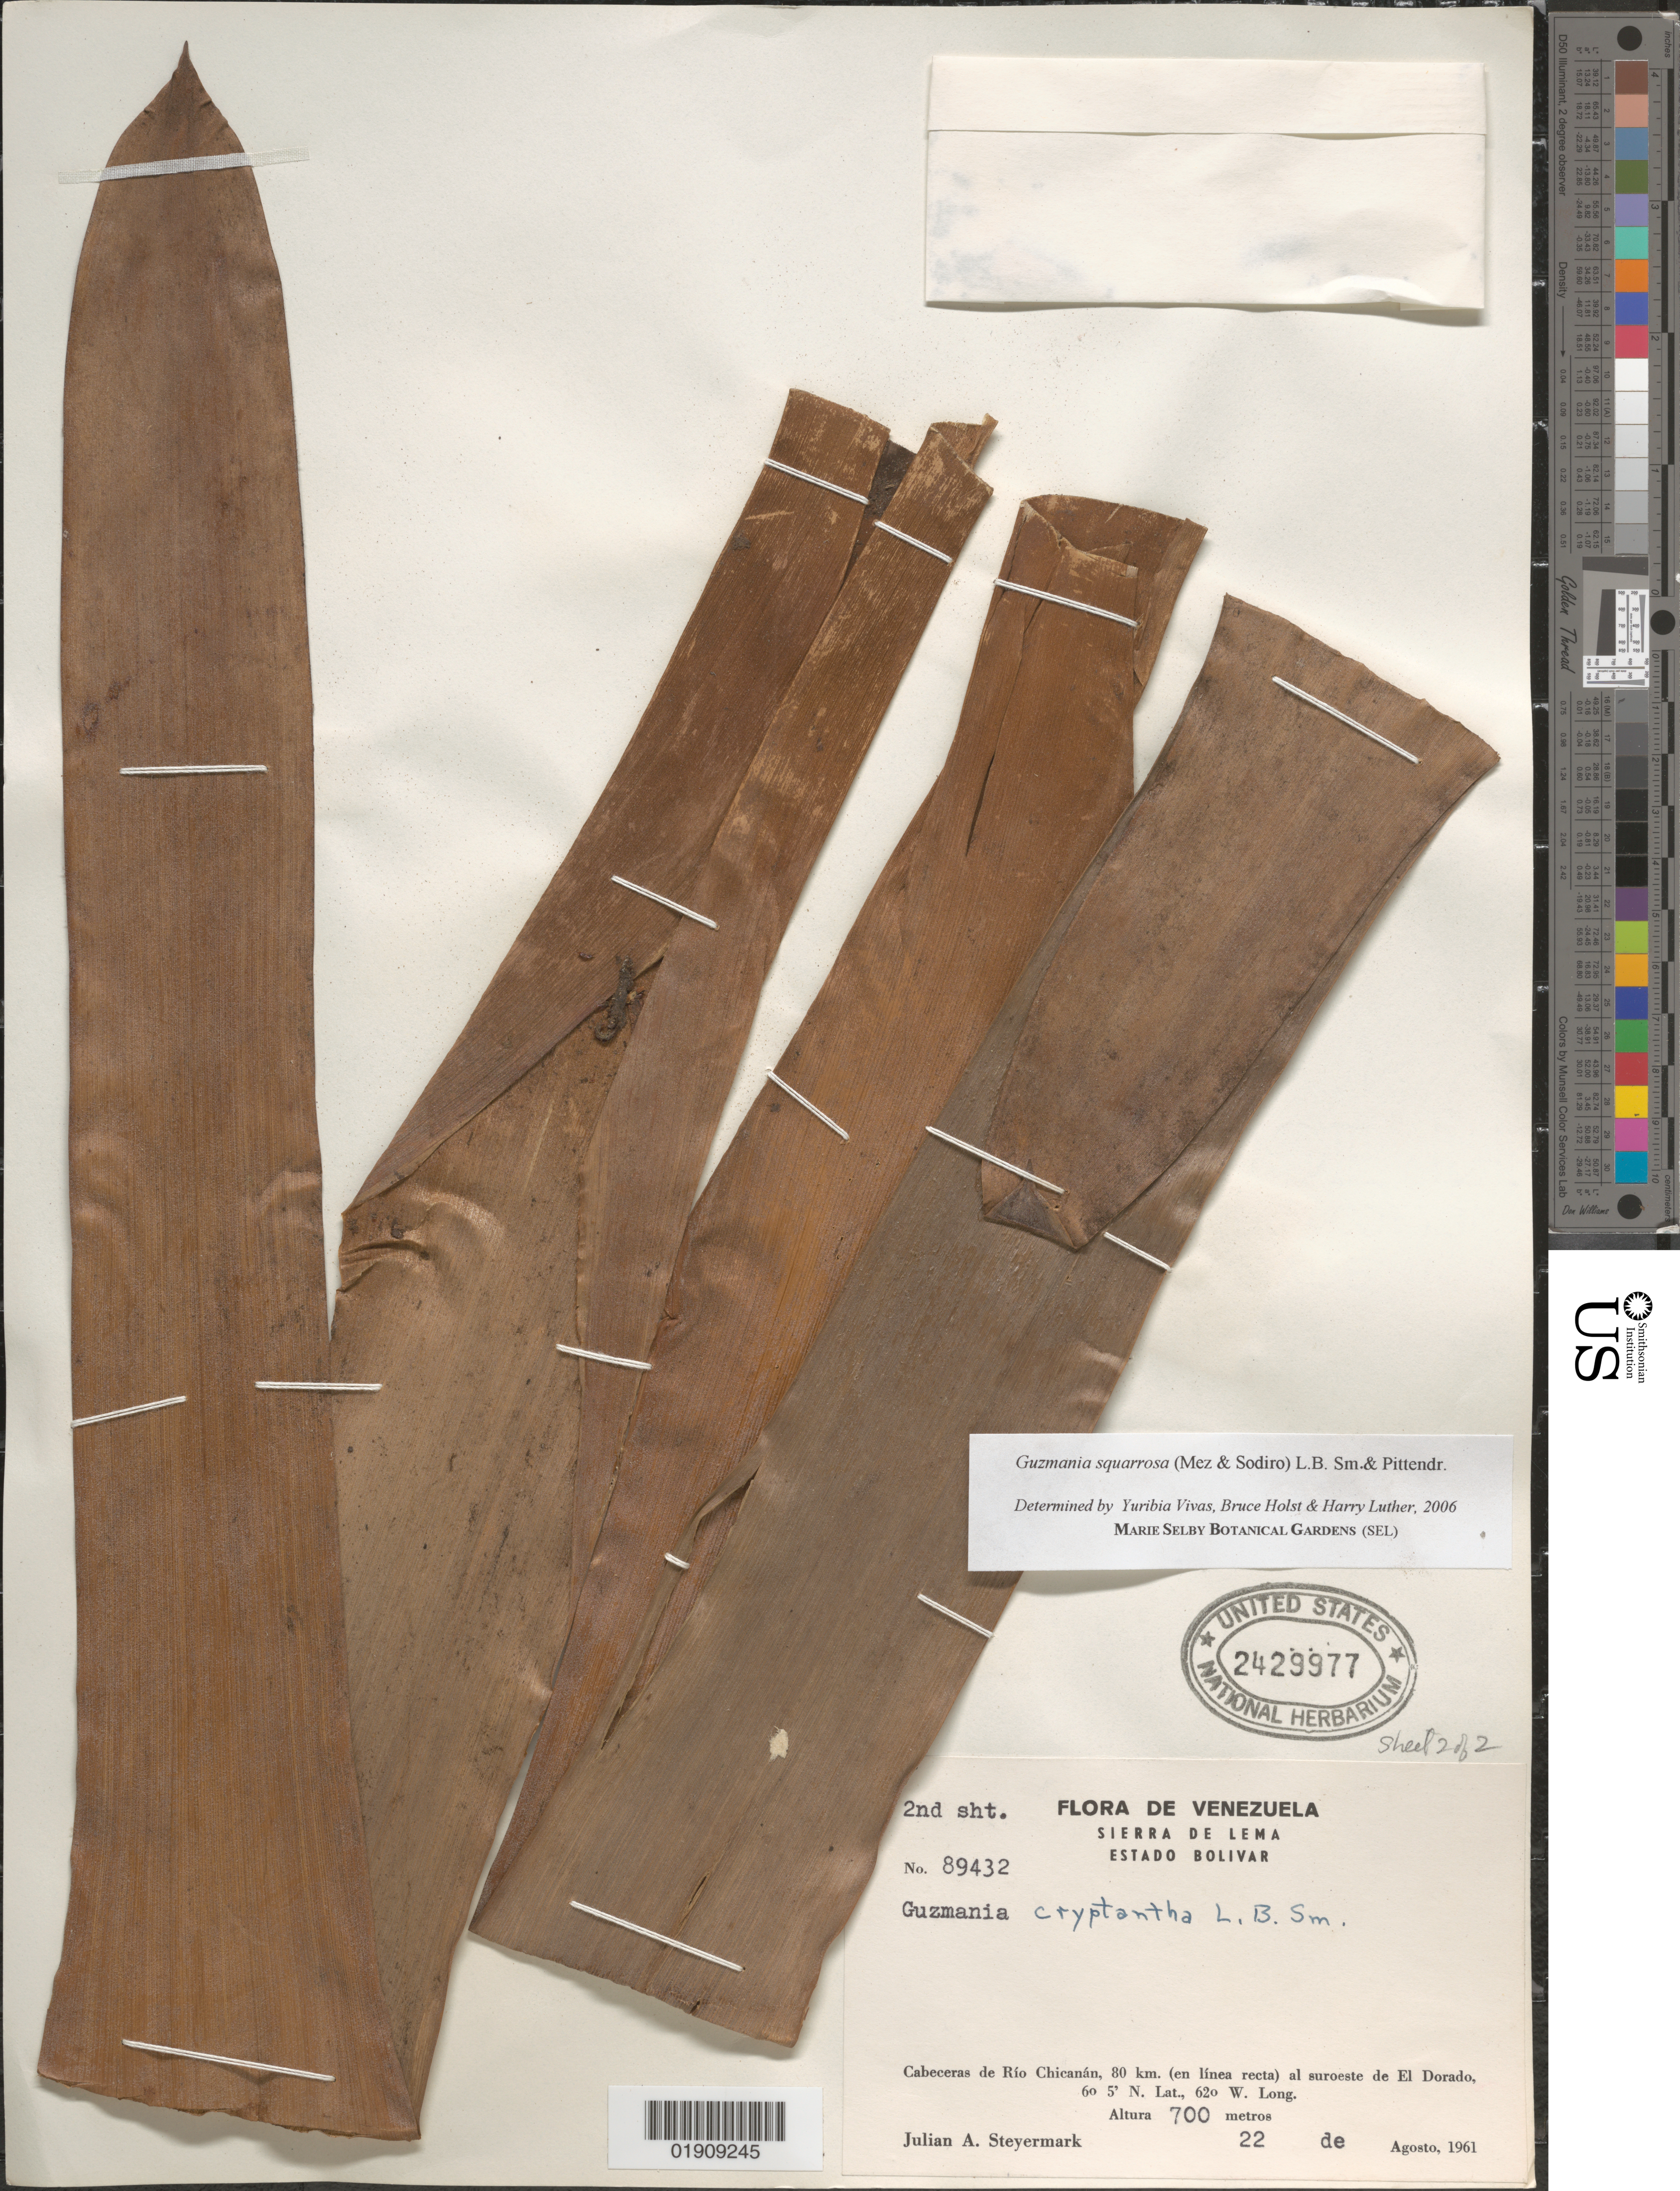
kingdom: Plantae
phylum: Tracheophyta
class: Liliopsida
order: Poales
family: Bromeliaceae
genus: Guzmania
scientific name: Guzmania squarrosa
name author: (Mez & Sodiro) L.B. Sm. & Pittendr.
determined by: Vivas, Yuribia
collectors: J. Steyermark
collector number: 89432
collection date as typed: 22 Aug 1961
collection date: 1961-08-22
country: Venezuela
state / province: Bolívar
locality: Sierra de Lema, cabeceras de Río Chicanán, 80 km (en línea recta) al suroeste de El Dorado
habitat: Wet forest on summit at low pass on summit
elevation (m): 700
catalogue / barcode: US 2429977